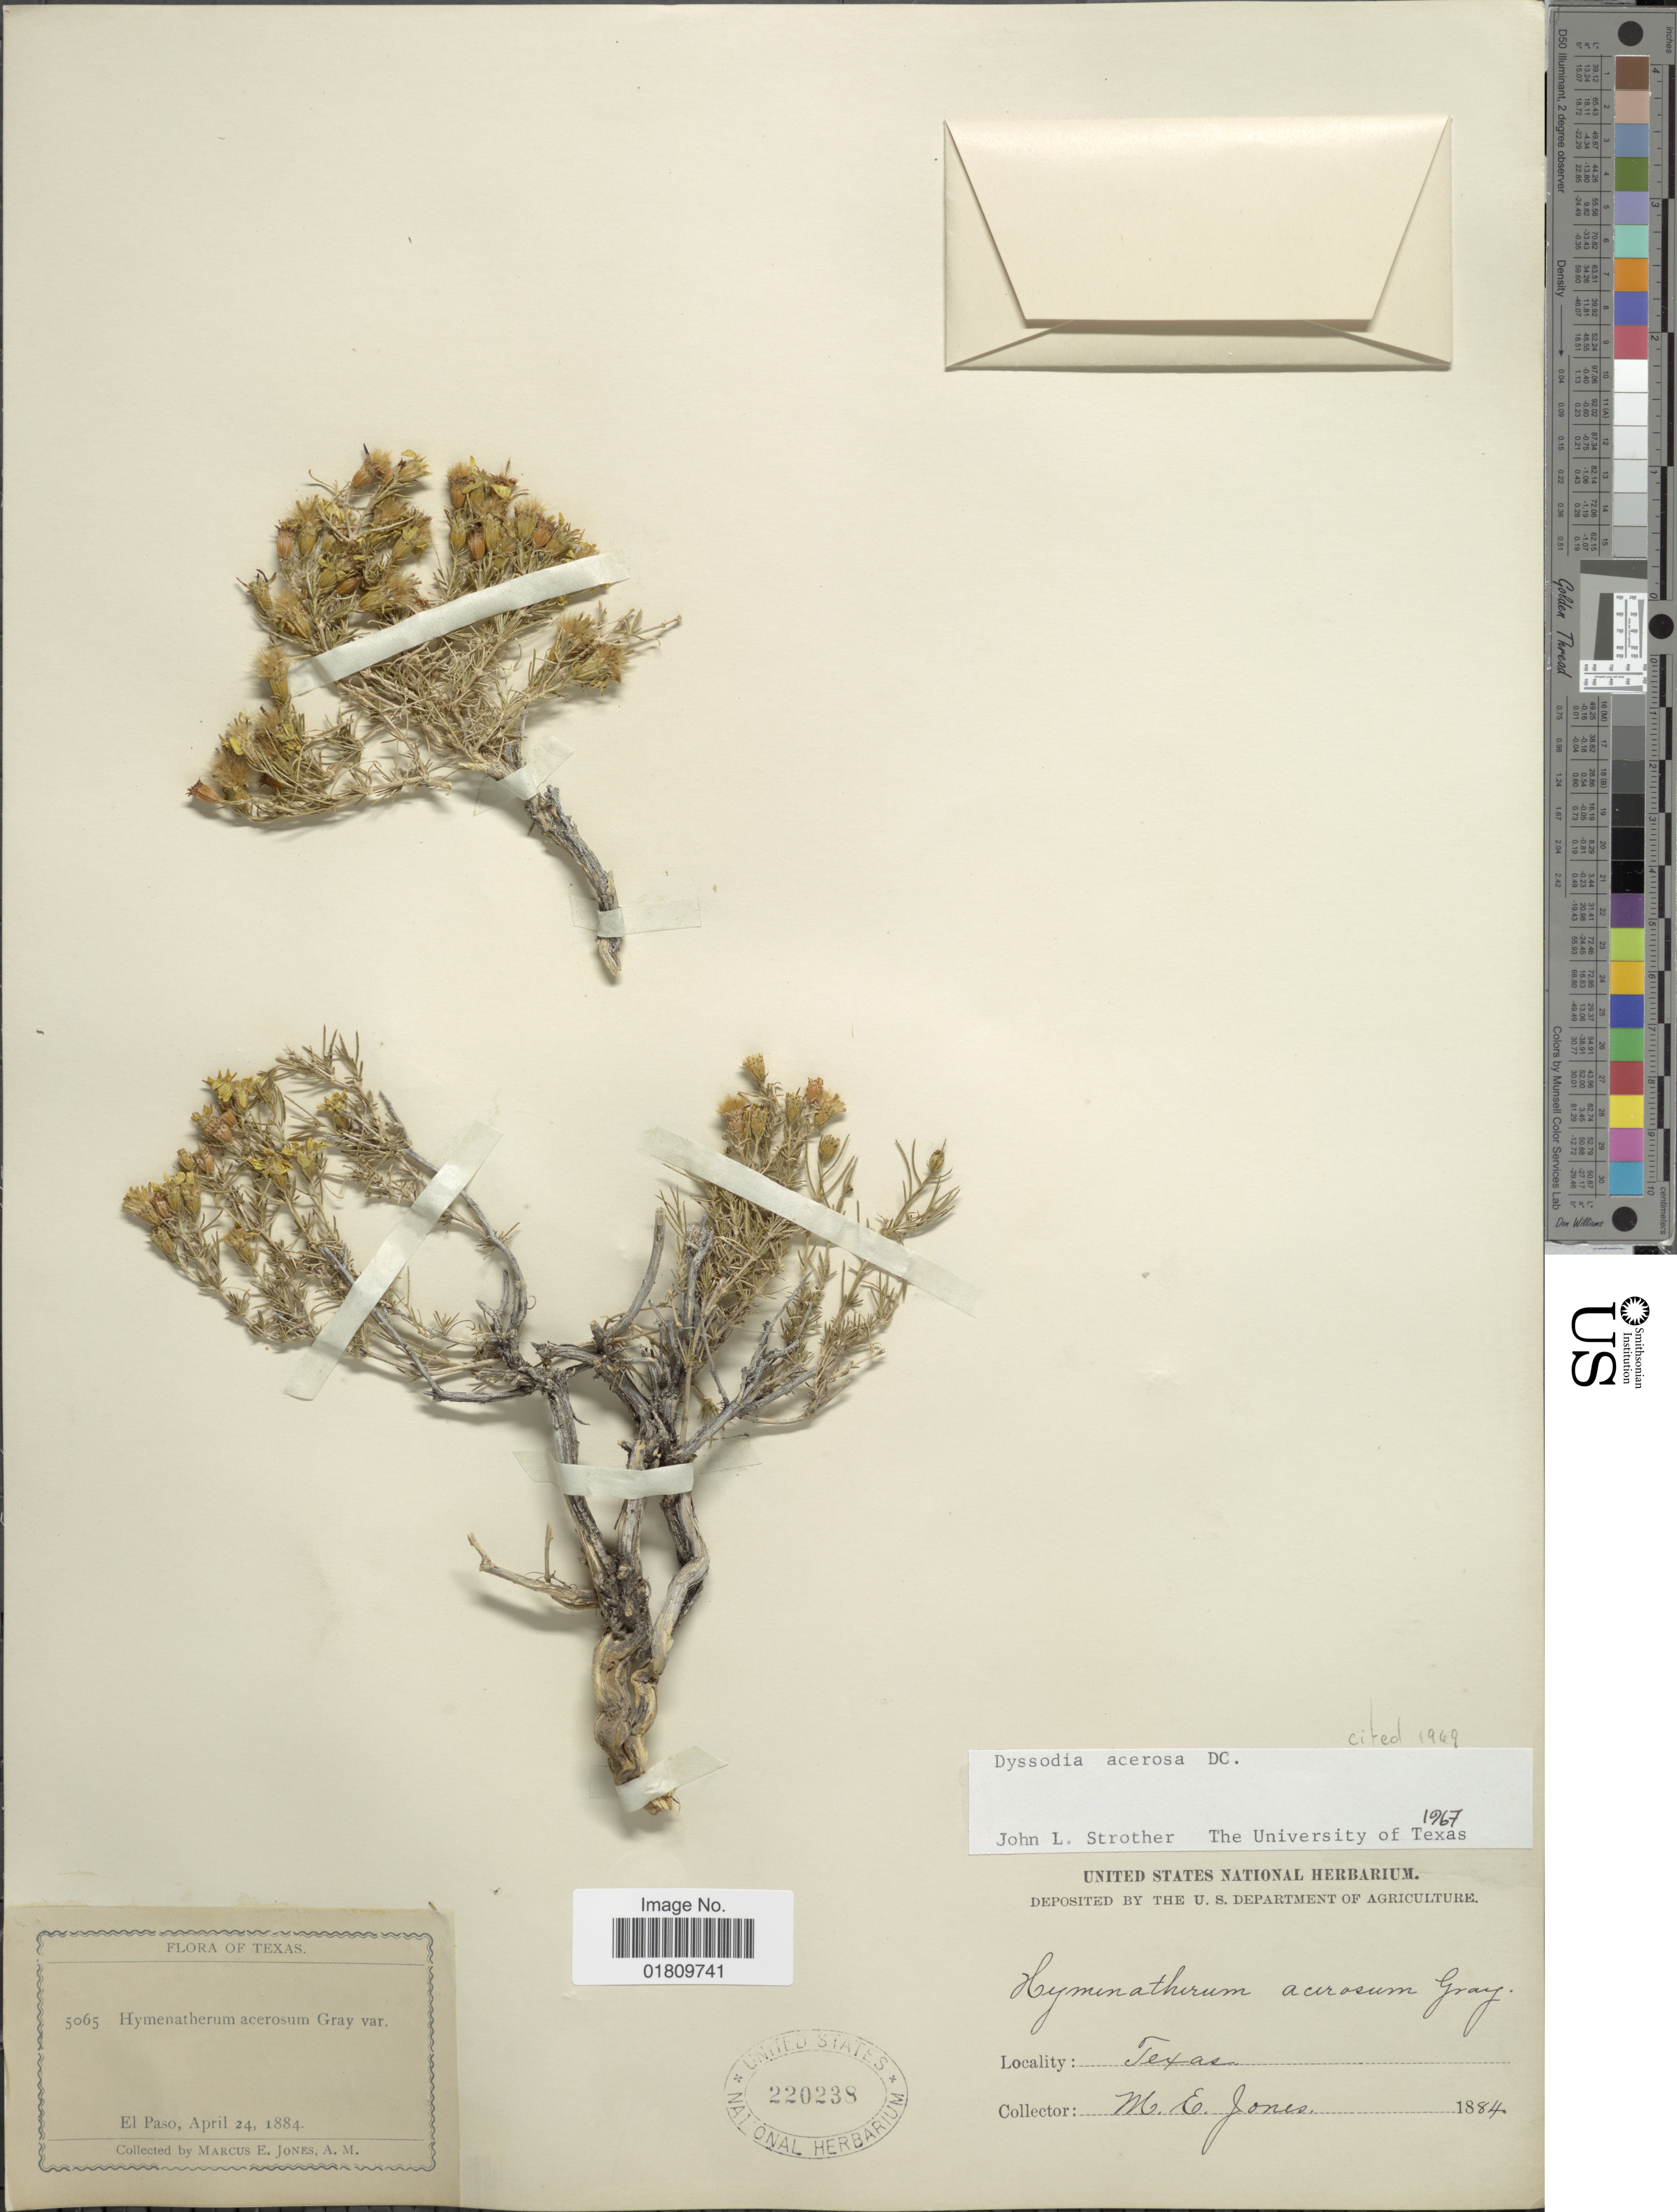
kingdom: Plantae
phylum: Tracheophyta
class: Magnoliopsida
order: Asterales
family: Asteraceae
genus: Thymophylla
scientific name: Thymophylla acerosa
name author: (DC.) Strother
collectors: M. E. Jones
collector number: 5065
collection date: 1884-04-24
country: United States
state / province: Texas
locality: El Paso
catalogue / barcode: US 220238